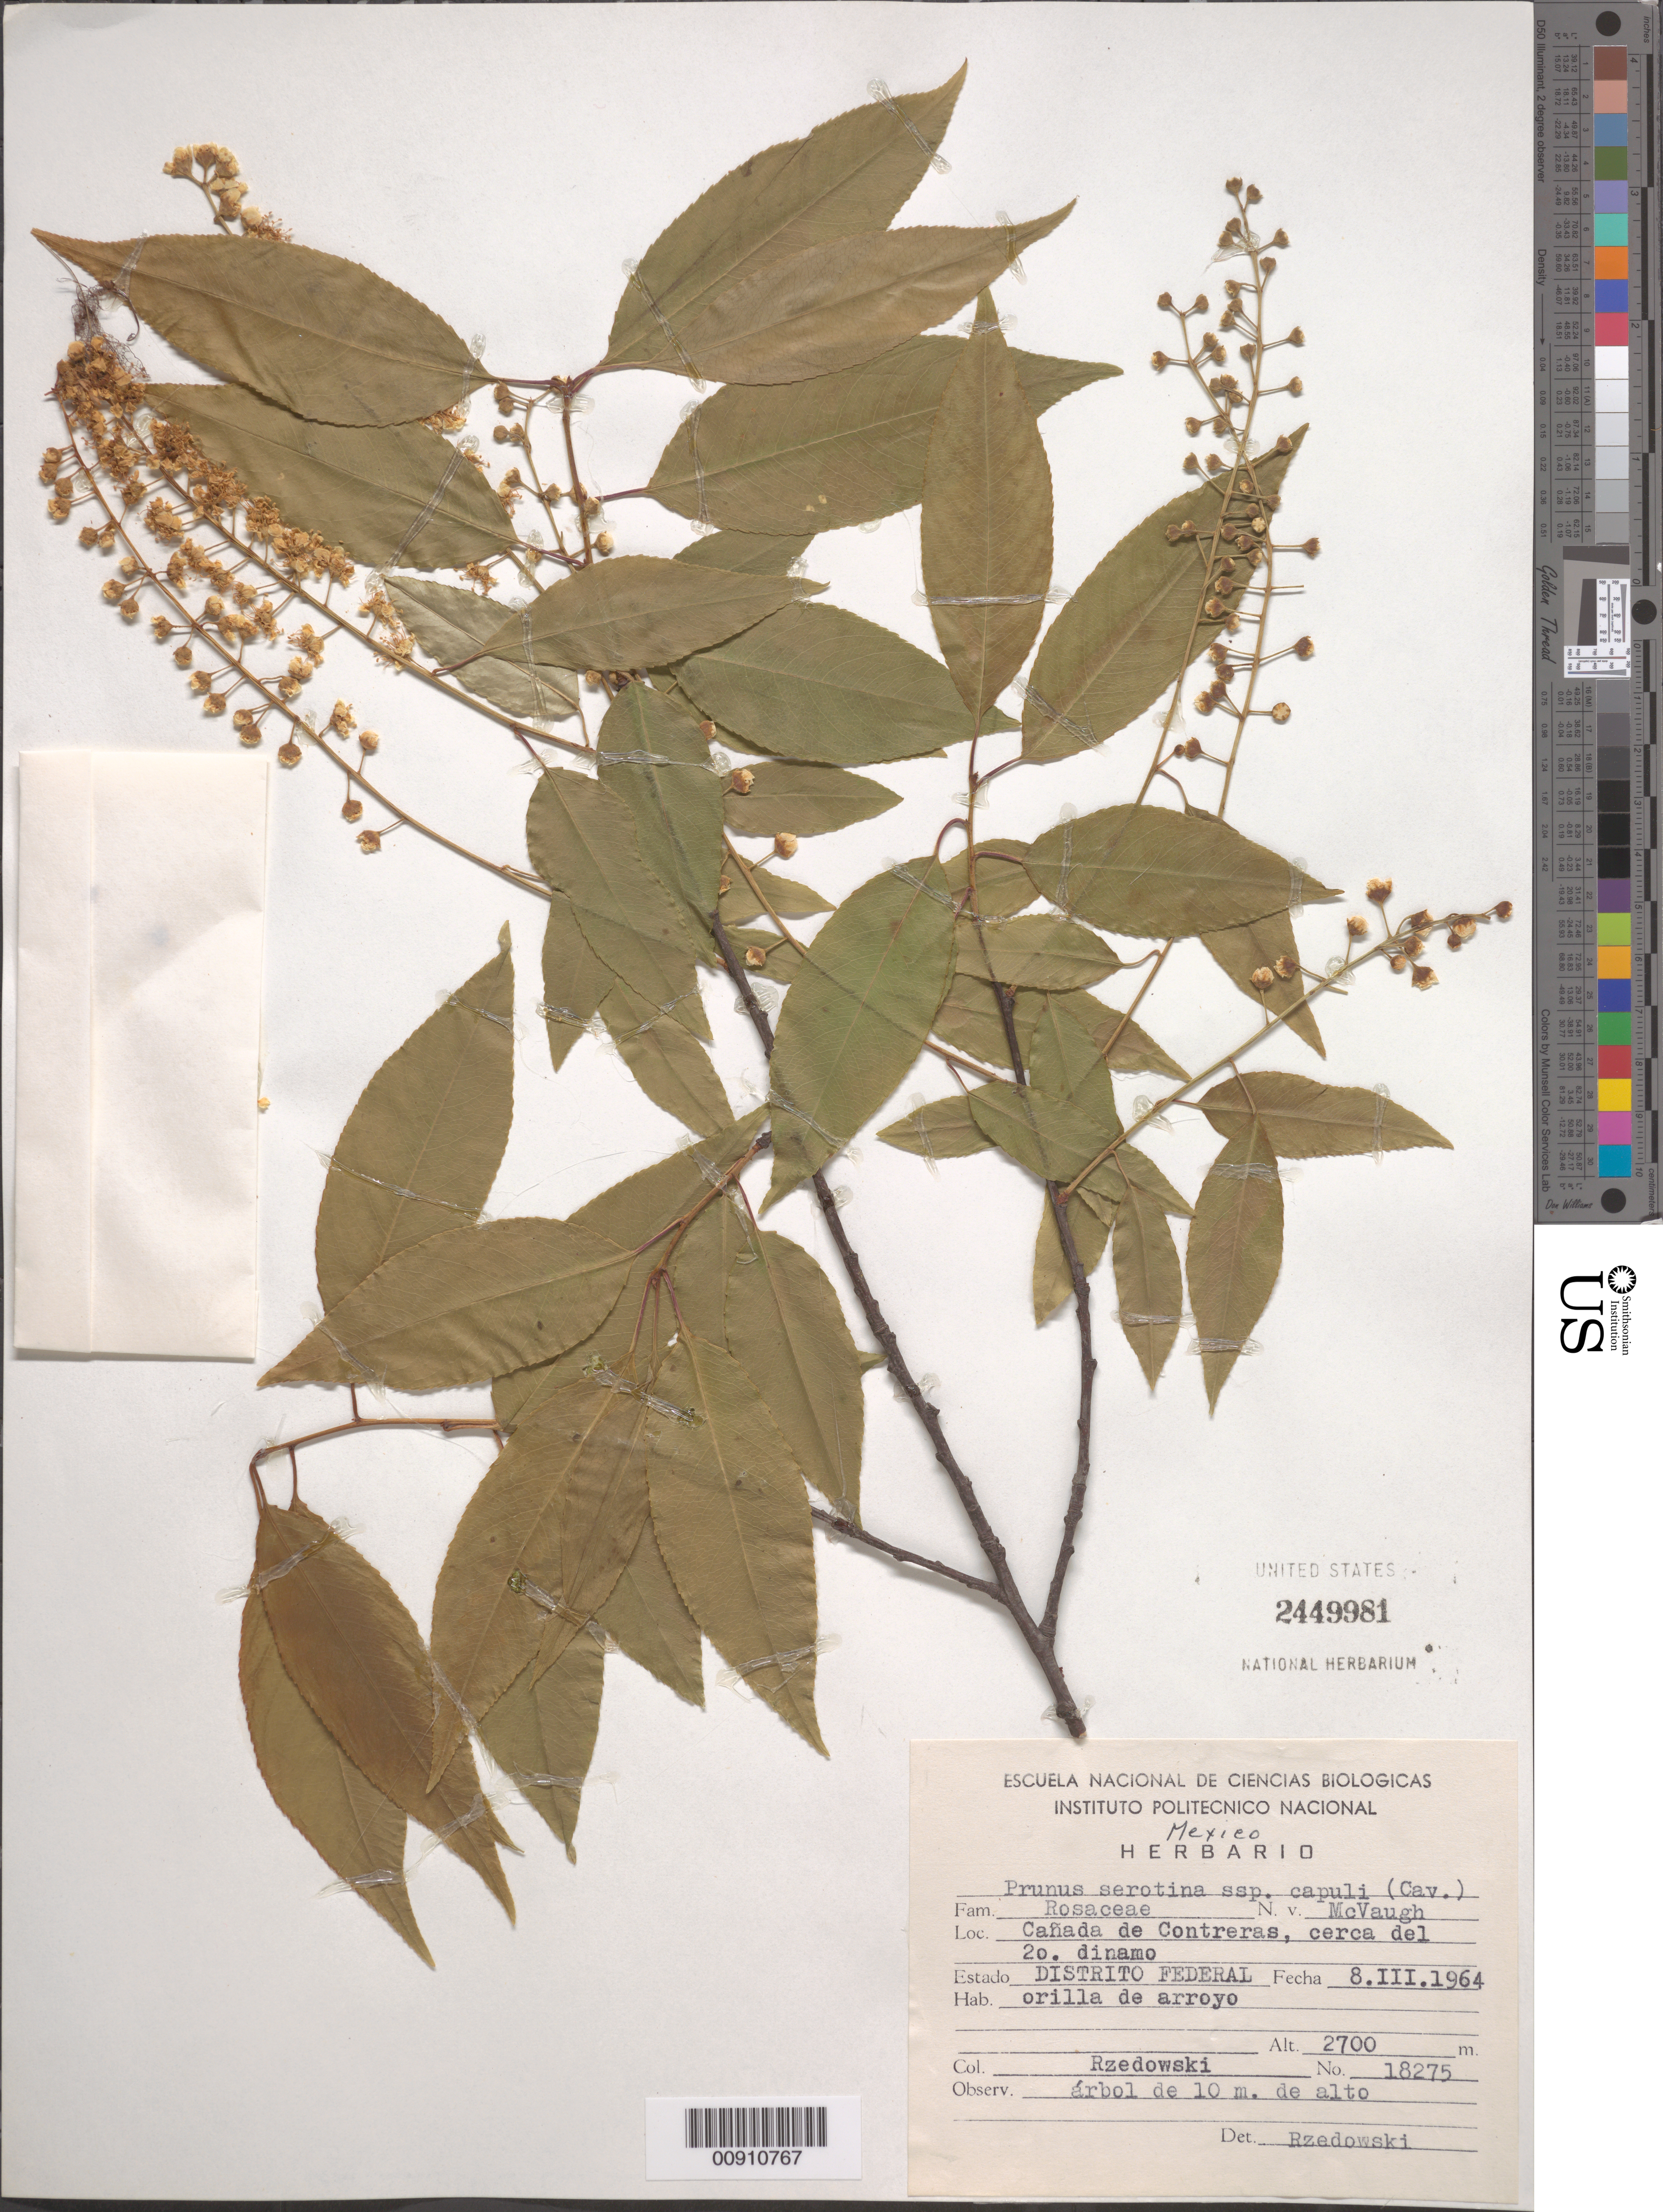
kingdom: Plantae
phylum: Tracheophyta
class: Magnoliopsida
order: Rosales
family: Rosaceae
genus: Prunus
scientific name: Prunus serotina var. salicifolia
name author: (Kunth) Koehne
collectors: J. Rzedowski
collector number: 18275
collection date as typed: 08 Mar 1964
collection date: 1964-03-08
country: Mexico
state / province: Distrito Federal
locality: Cañada de Contreras, cerca del 2o. Dinamo, Distrito Federal.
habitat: Orilla de arroyo.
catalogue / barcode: US 2449981